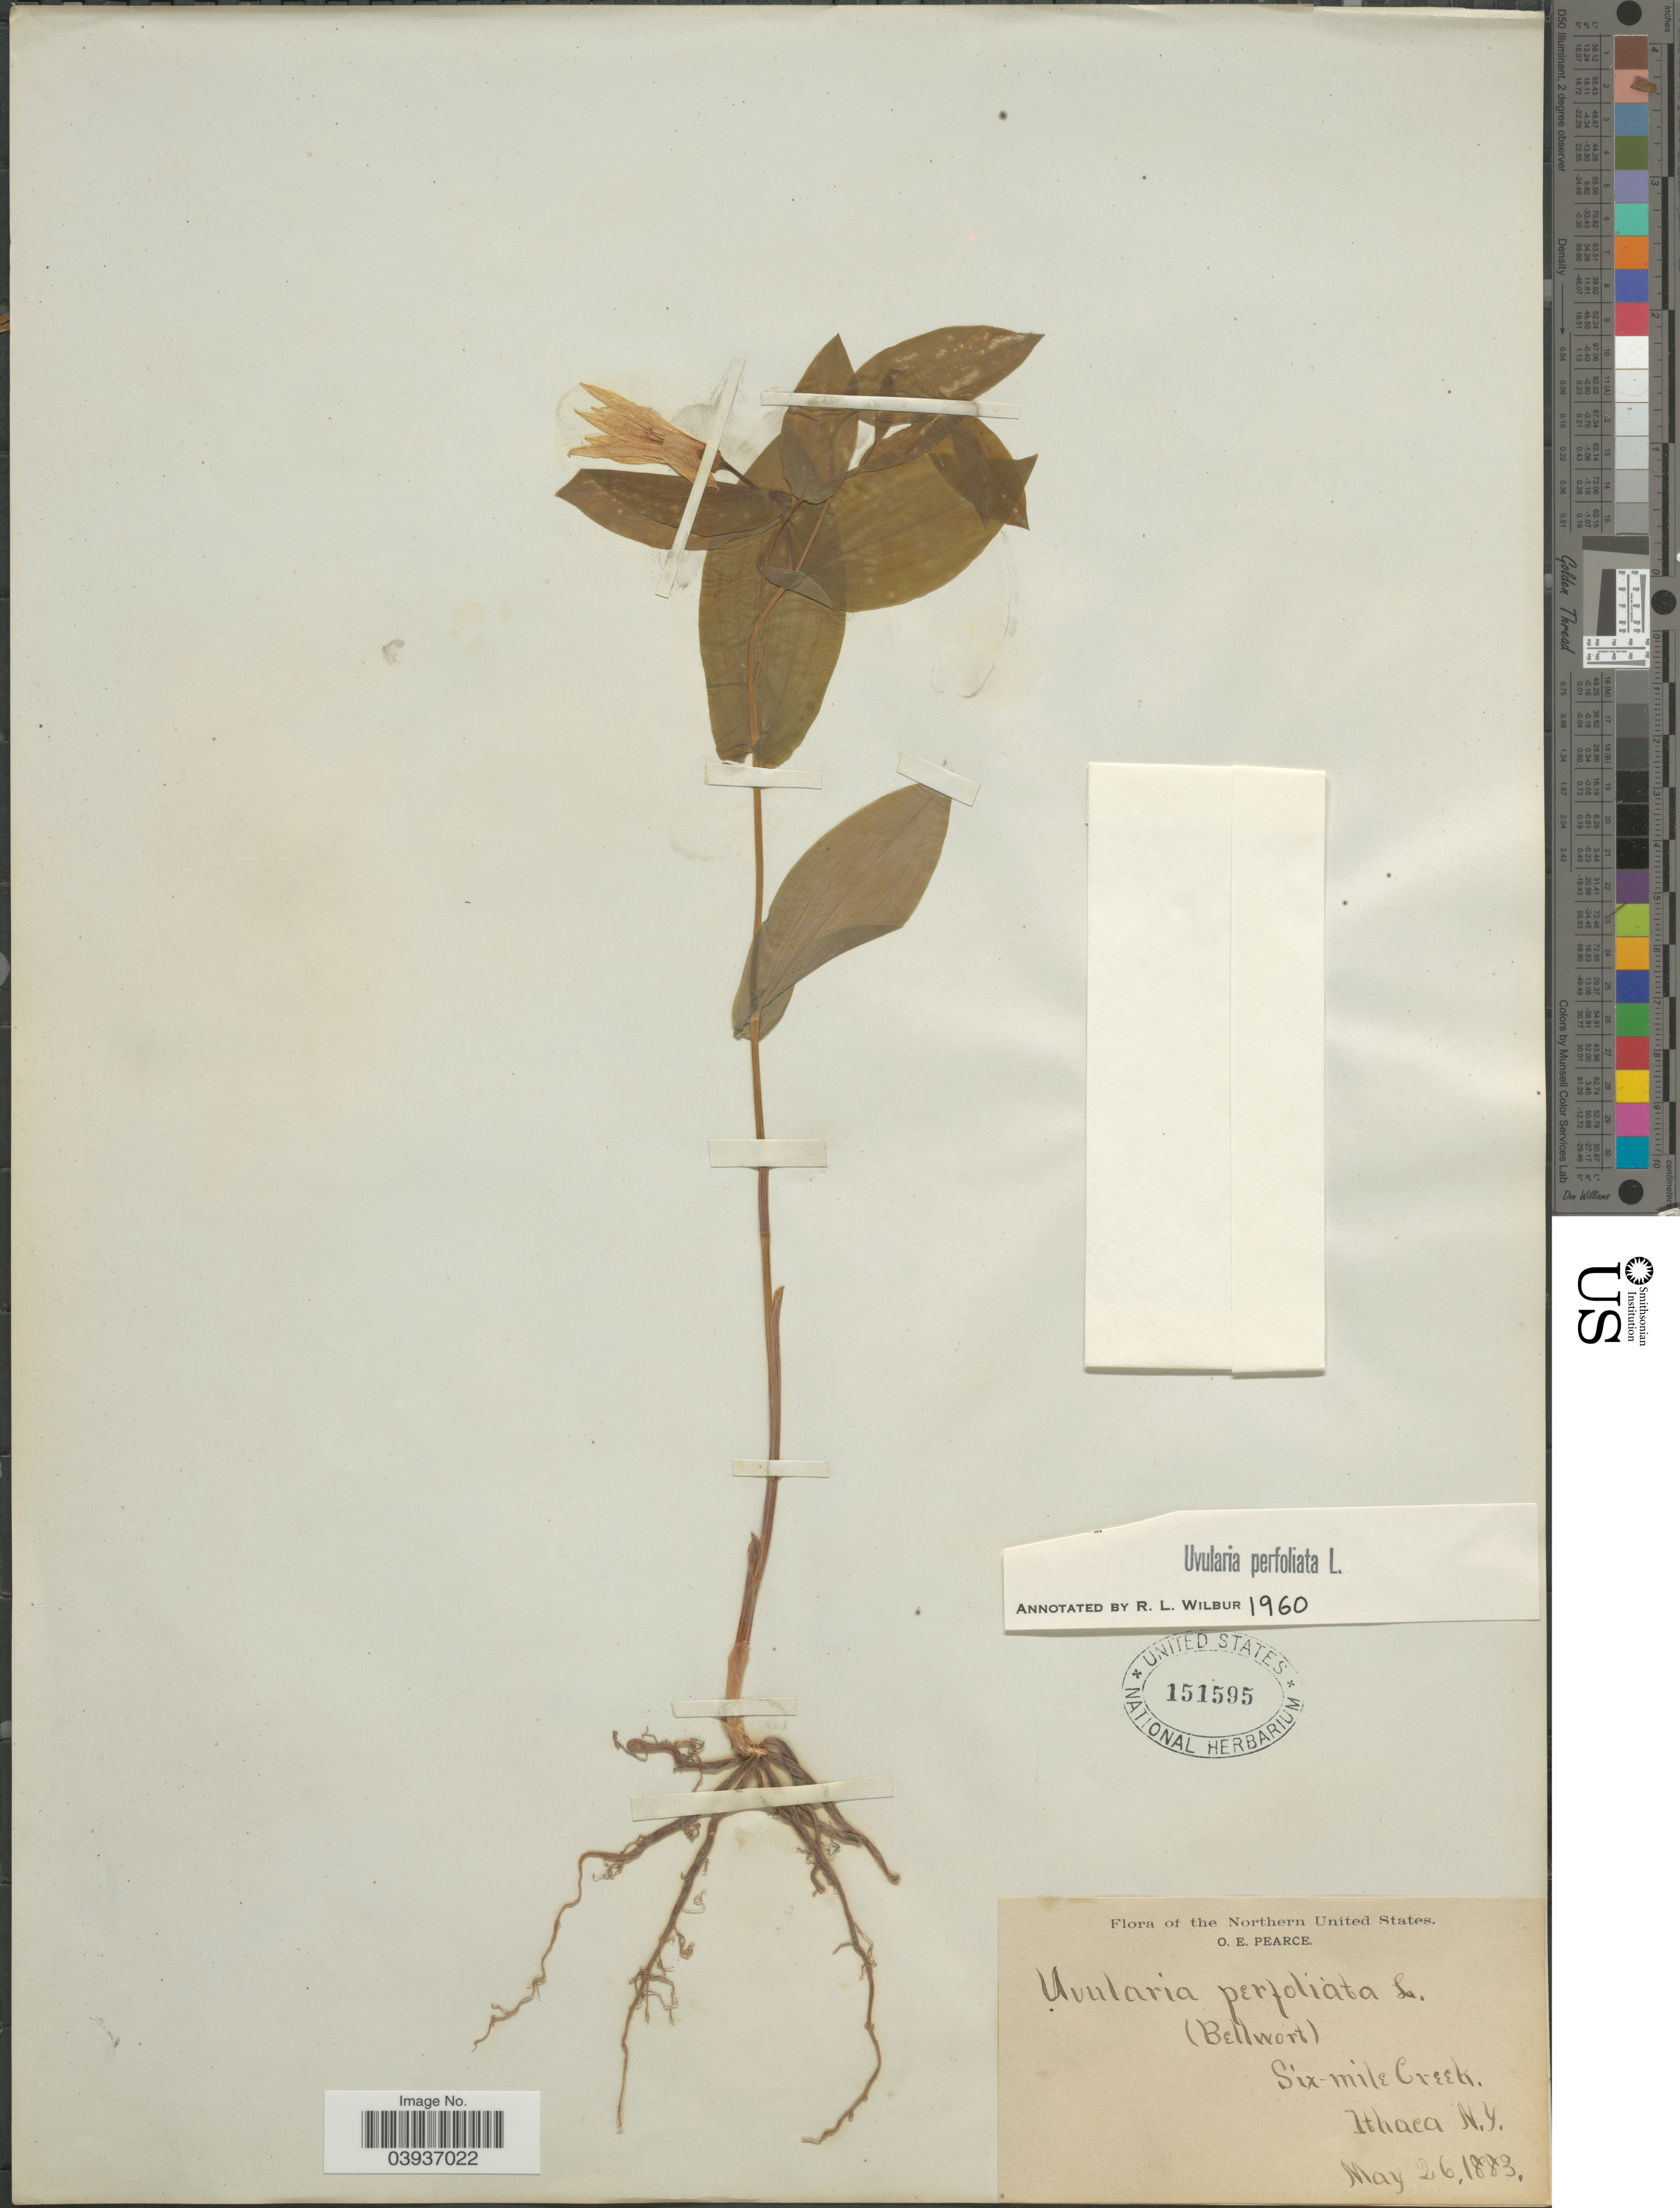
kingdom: Plantae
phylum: Tracheophyta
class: Liliopsida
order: Liliales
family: Colchicaceae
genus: Uvularia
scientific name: Uvularia perfoliata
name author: L.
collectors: O. E. Pearce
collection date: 1883-05-26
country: United States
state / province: New York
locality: Northern United States. Six-mile Creek. Ithaca.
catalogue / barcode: US 151595